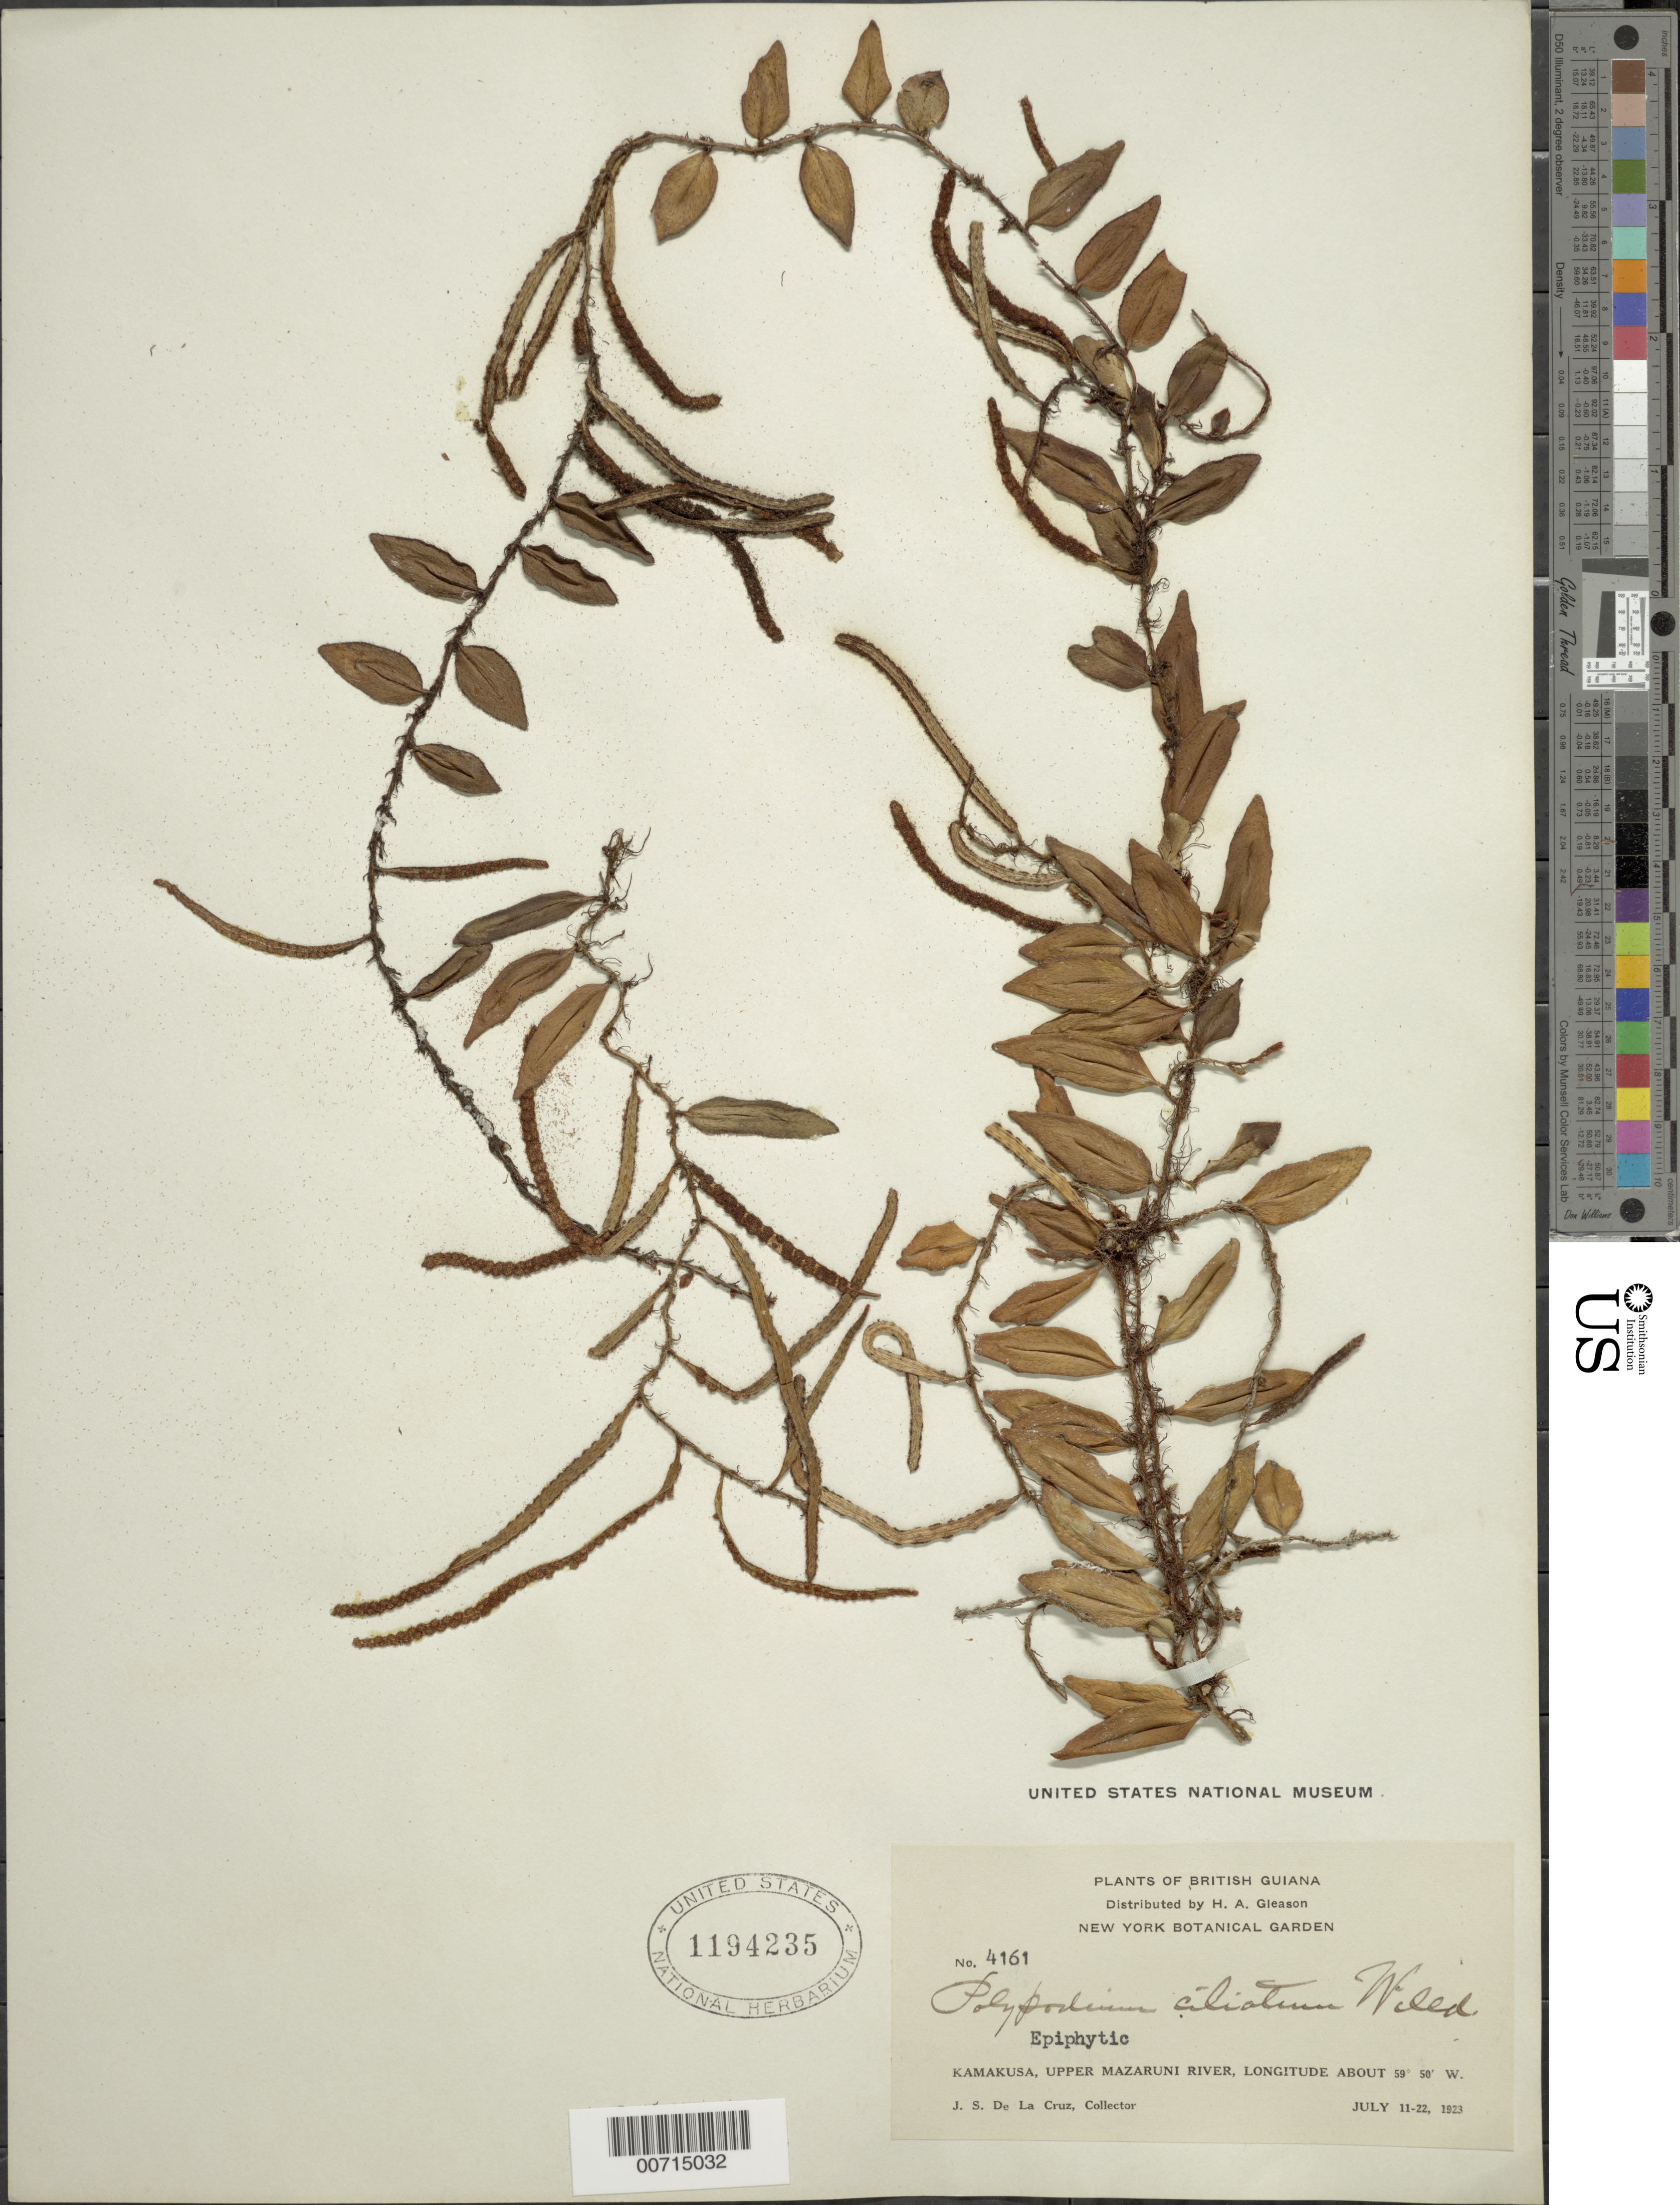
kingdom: Plantae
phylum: Tracheophyta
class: Polypodiopsida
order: Polypodiales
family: Polypodiaceae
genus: Microgramma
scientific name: Microgramma reptans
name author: (Cav.) A.R. Sm.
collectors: J. S. de la Cruz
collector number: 4161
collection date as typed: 11-Jul-23 to 22-Jul-23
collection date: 1923-07-11/1923-07-22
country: Guyana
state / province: Cuyuni-Mazaruni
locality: Kamakusa, Upper Mazaruni R.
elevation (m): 100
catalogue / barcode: US 1194235